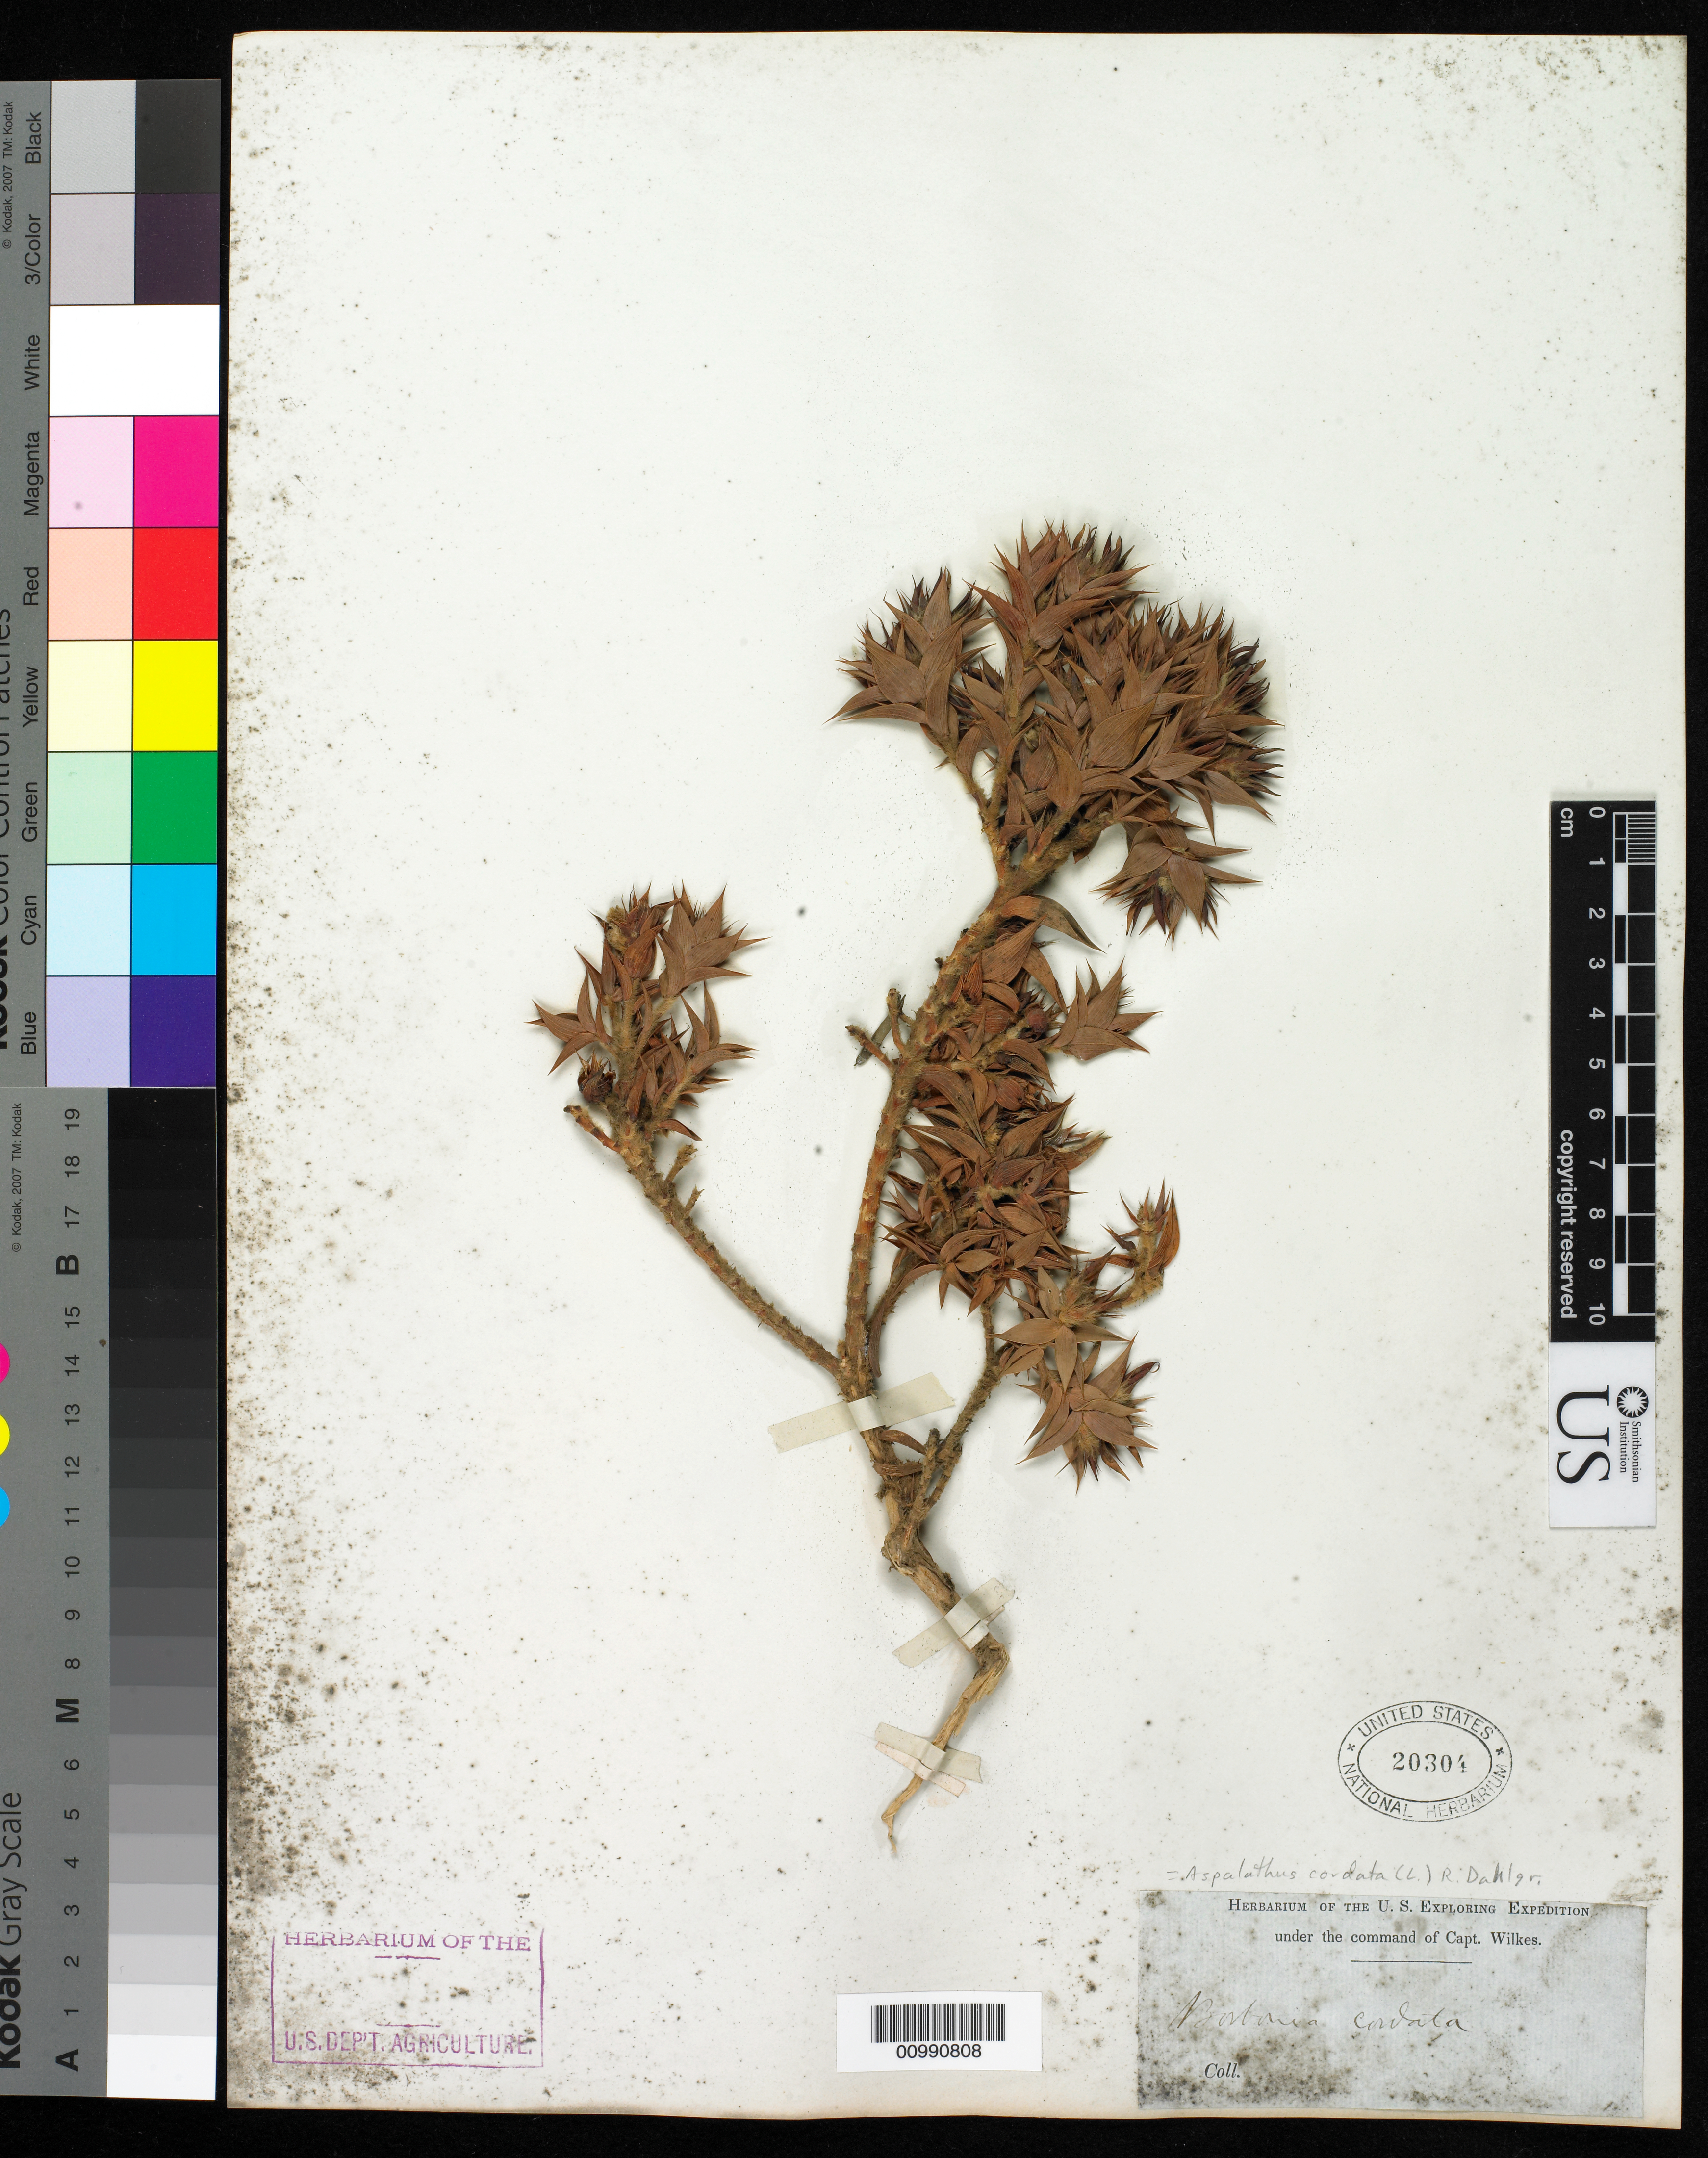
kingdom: Plantae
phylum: Tracheophyta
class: Magnoliopsida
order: Fabales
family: Fabaceae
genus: Aspalathus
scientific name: Aspalathus cordata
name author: (L.) R. Dahlgren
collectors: Wilkes Explor. Exped.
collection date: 1838/1842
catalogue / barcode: US 20304